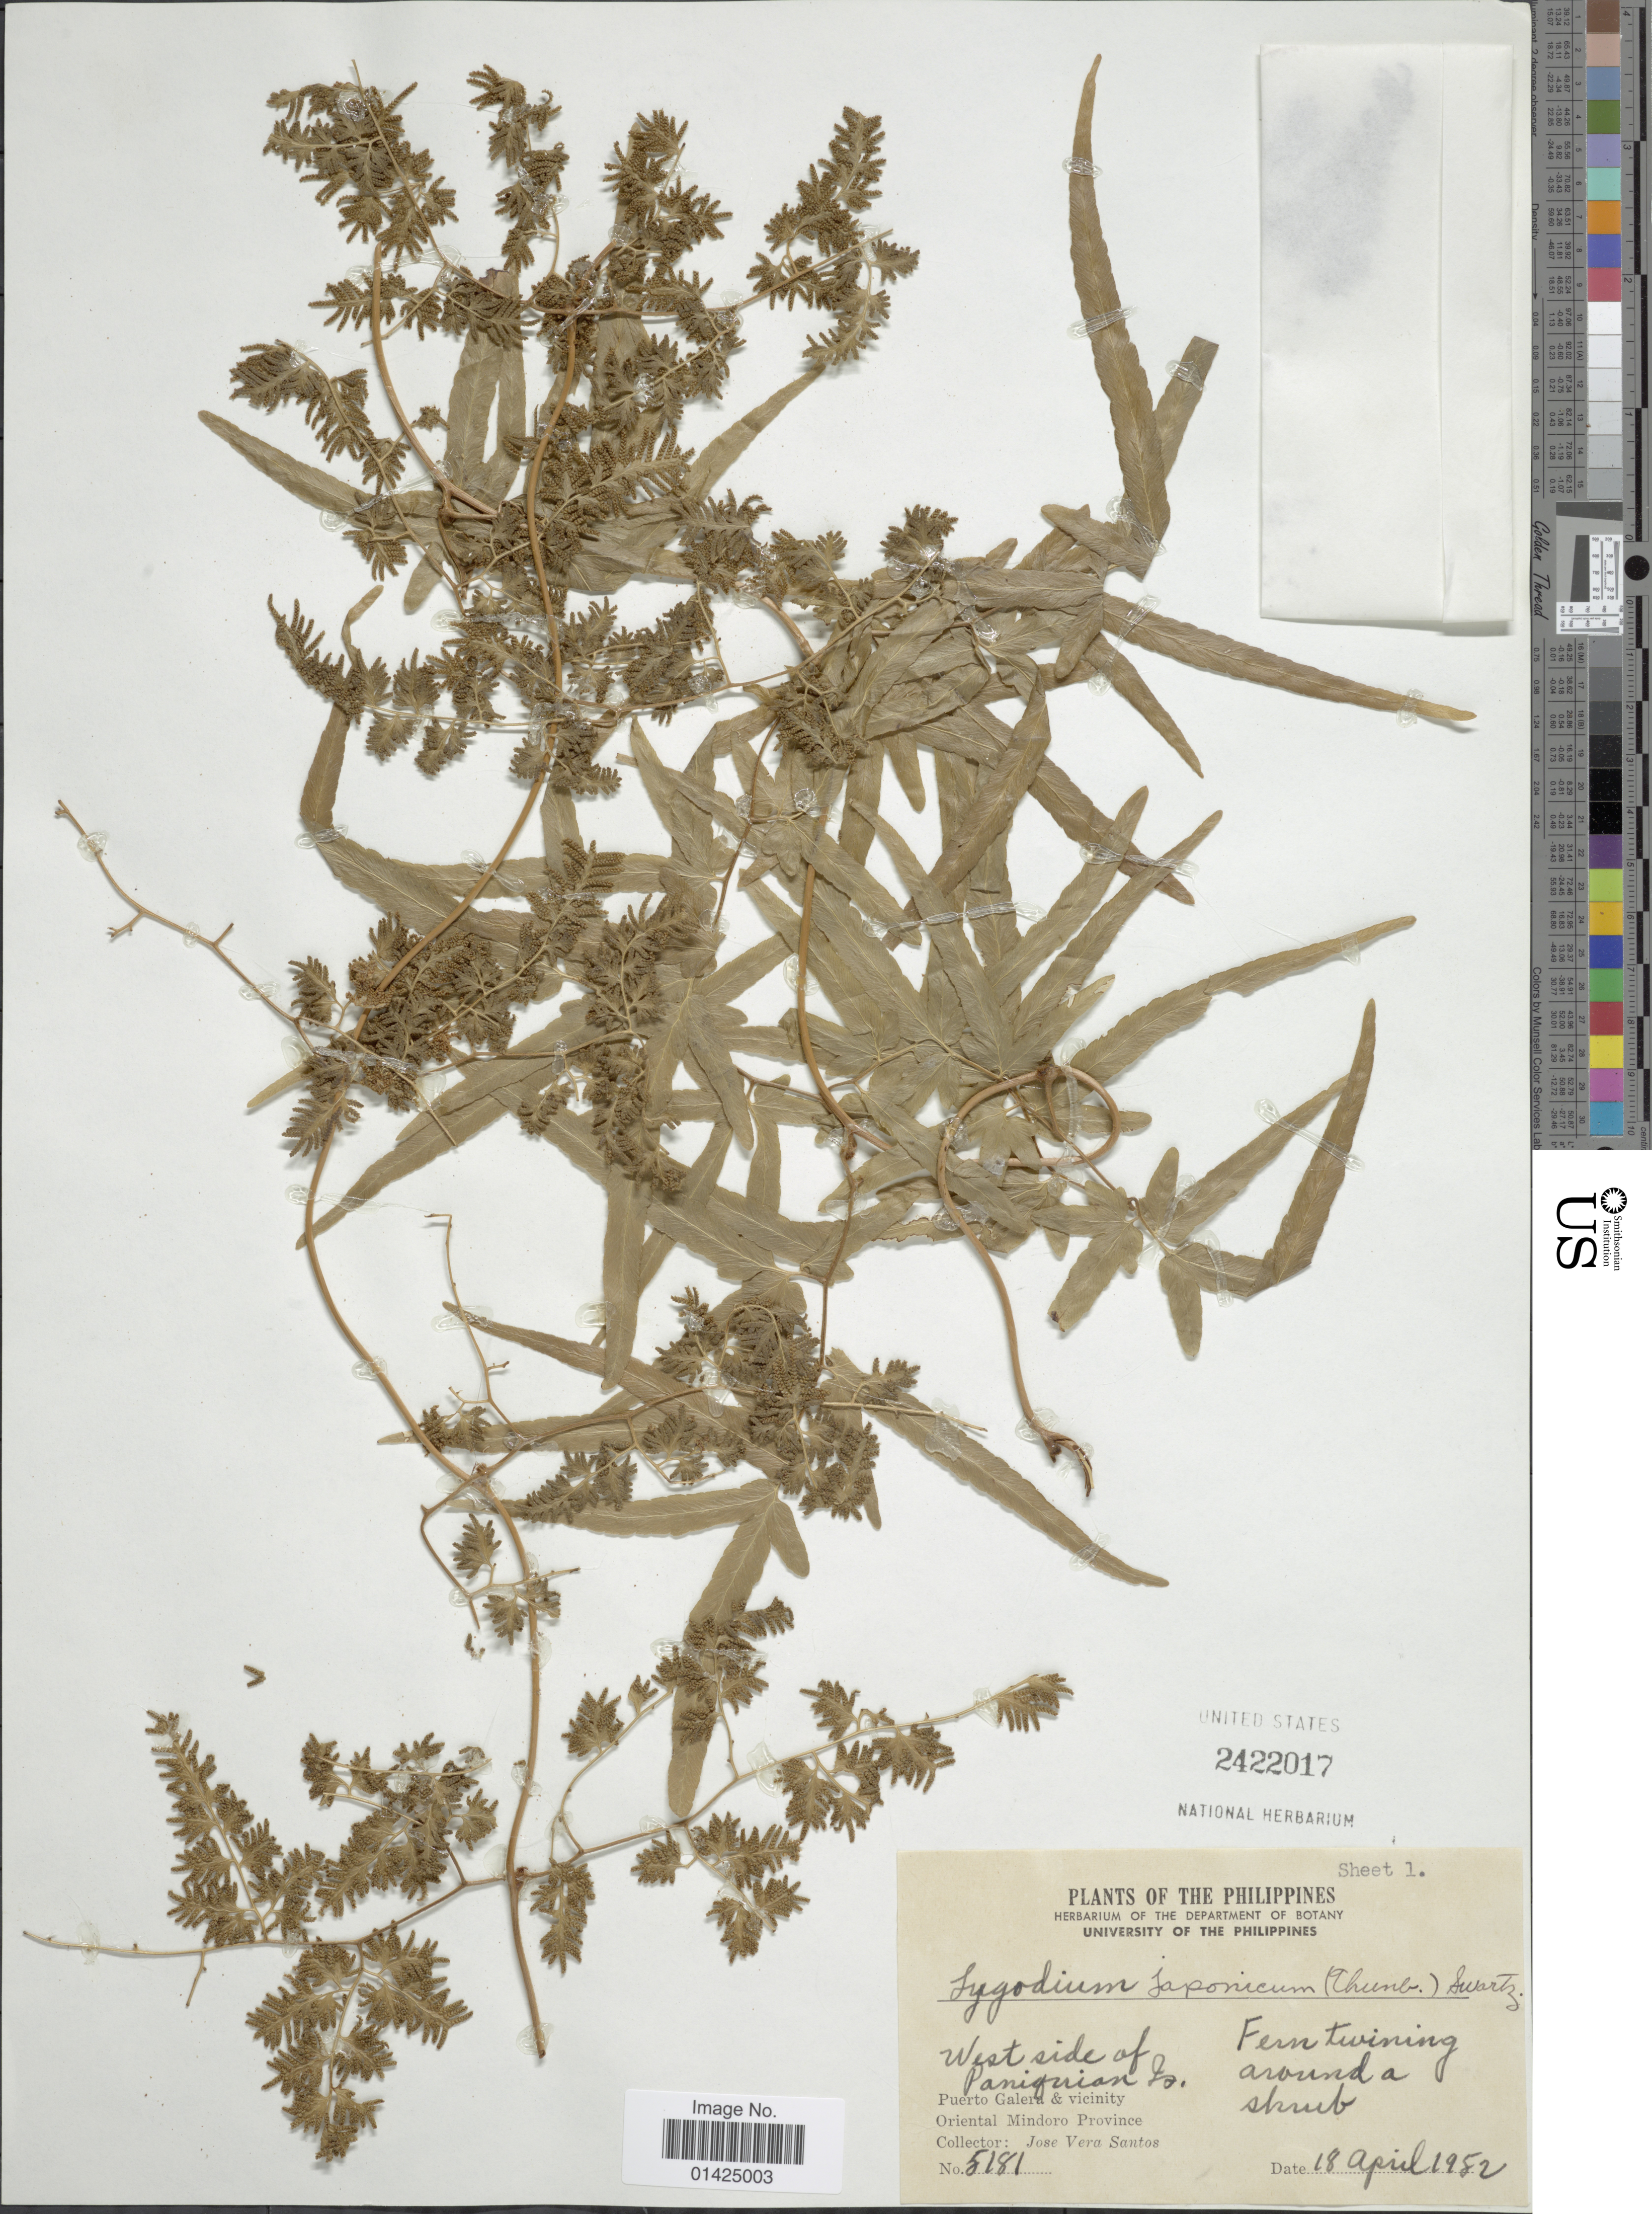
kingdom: Plantae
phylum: Tracheophyta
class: Polypodiopsida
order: Schizaeales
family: Lygodiaceae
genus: Lygodium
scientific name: Lygodium japonicum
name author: (Thunb.) Sw.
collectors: J. V. Santos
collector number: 5181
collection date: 1952-04-18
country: Philippines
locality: West side of Paniquian ,Js.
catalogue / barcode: US 2422017